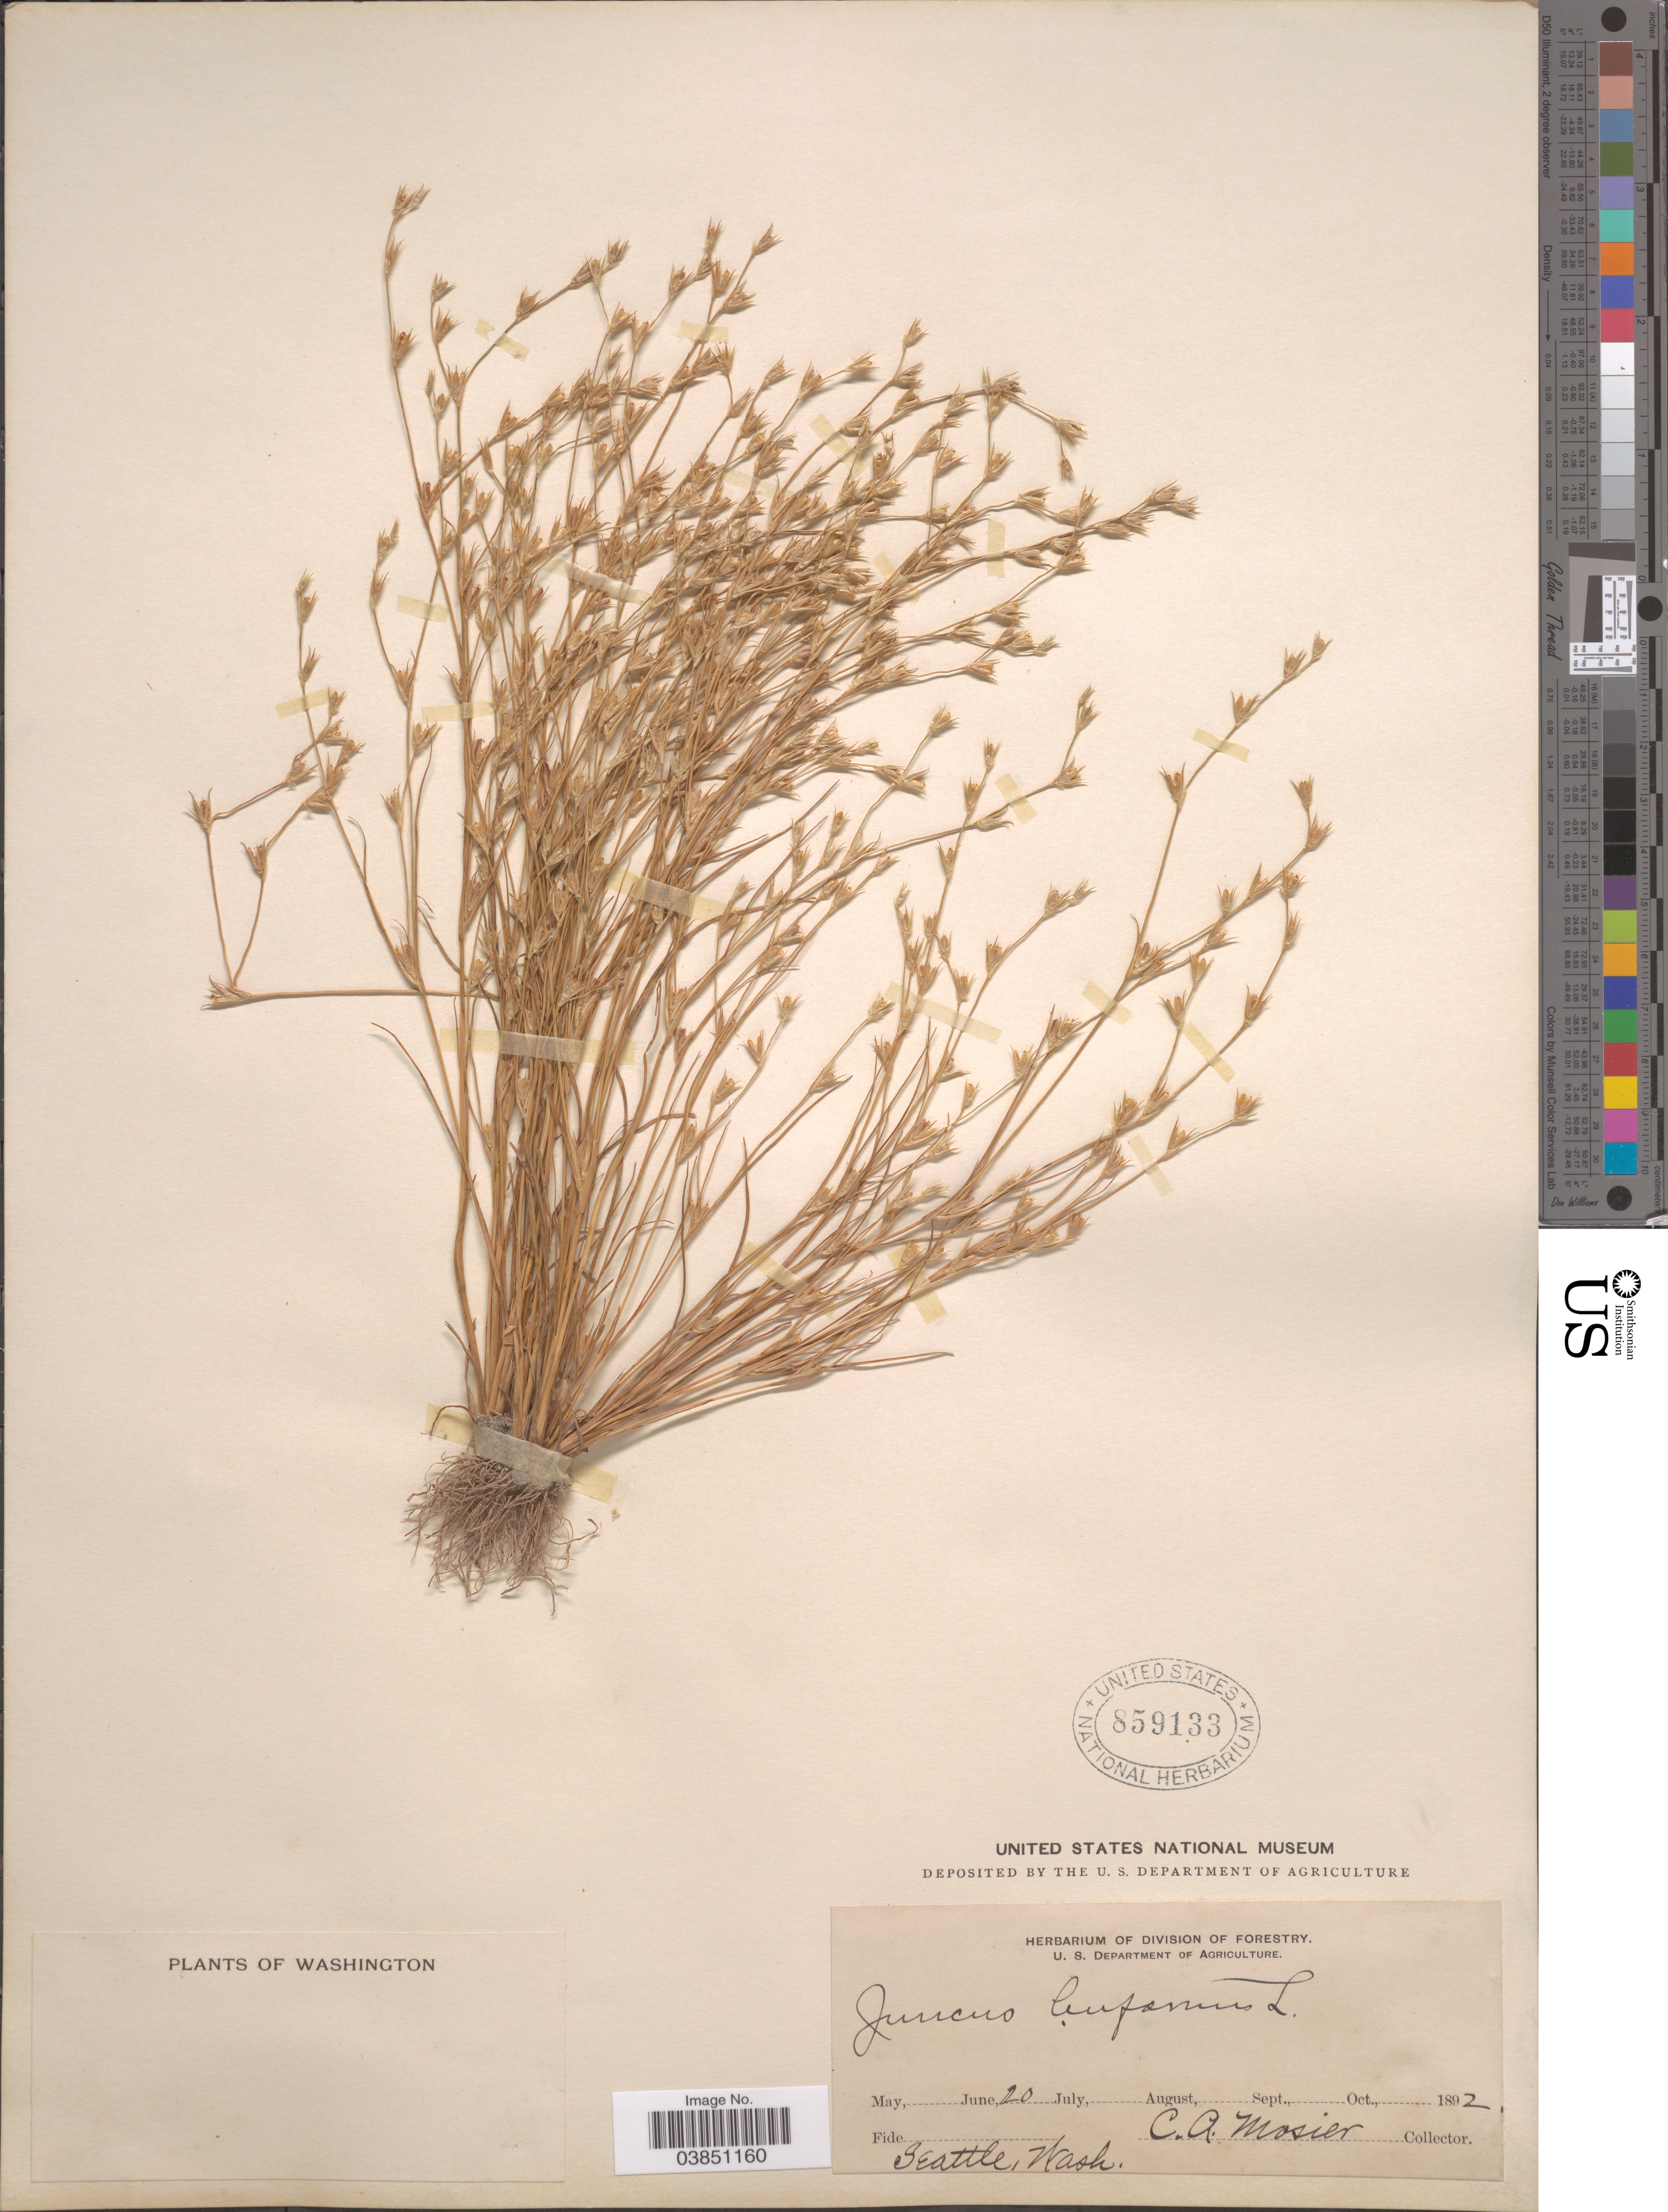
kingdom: Plantae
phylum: Tracheophyta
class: Liliopsida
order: Poales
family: Juncaceae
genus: Juncus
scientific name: Juncus bufonius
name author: L.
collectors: C. A. Mosier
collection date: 1892-06-20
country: United States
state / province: Washington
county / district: King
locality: Seattle.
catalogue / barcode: US 859133